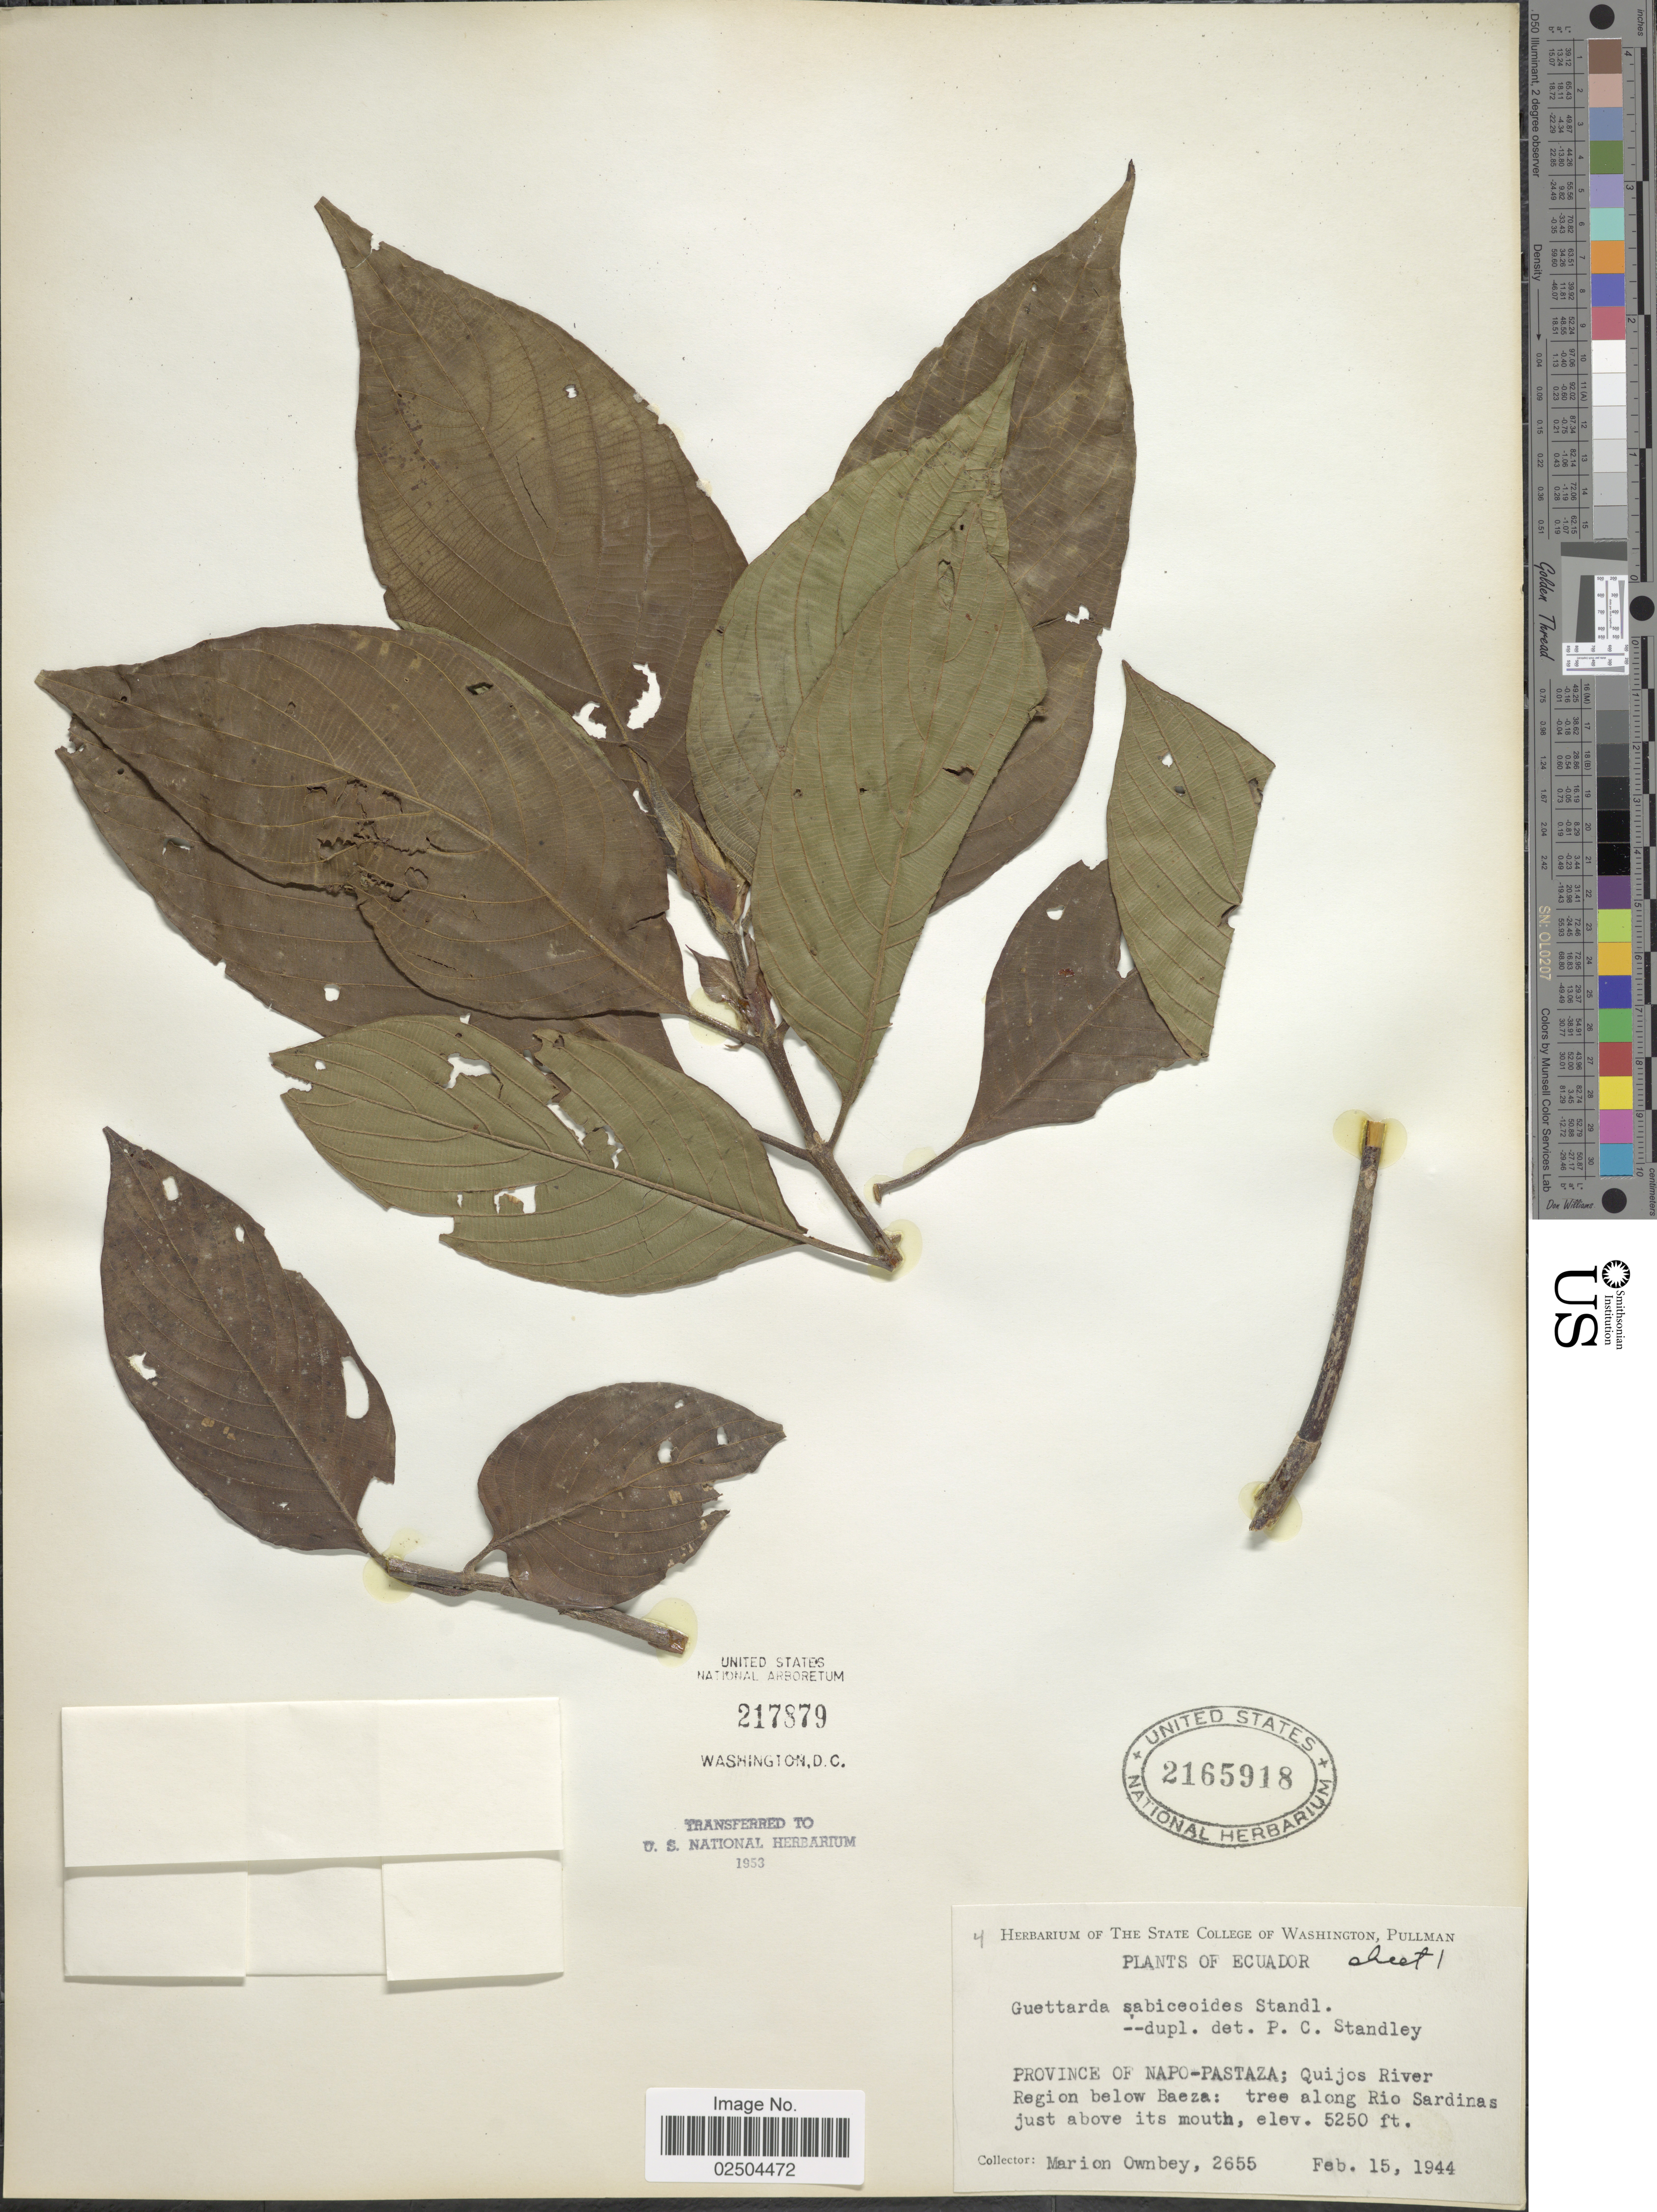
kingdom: Plantae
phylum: Tracheophyta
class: Magnoliopsida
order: Gentianales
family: Rubiaceae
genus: Guettarda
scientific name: Guettarda crispiflora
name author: Vahl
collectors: F. M. Ownbey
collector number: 2655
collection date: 1944-02-15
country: Ecuador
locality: Province of Napo-Pastaza: Quijos River Region below Baeza: tree along Rio Sardinas just above its mouth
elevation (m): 1600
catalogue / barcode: US 2165918